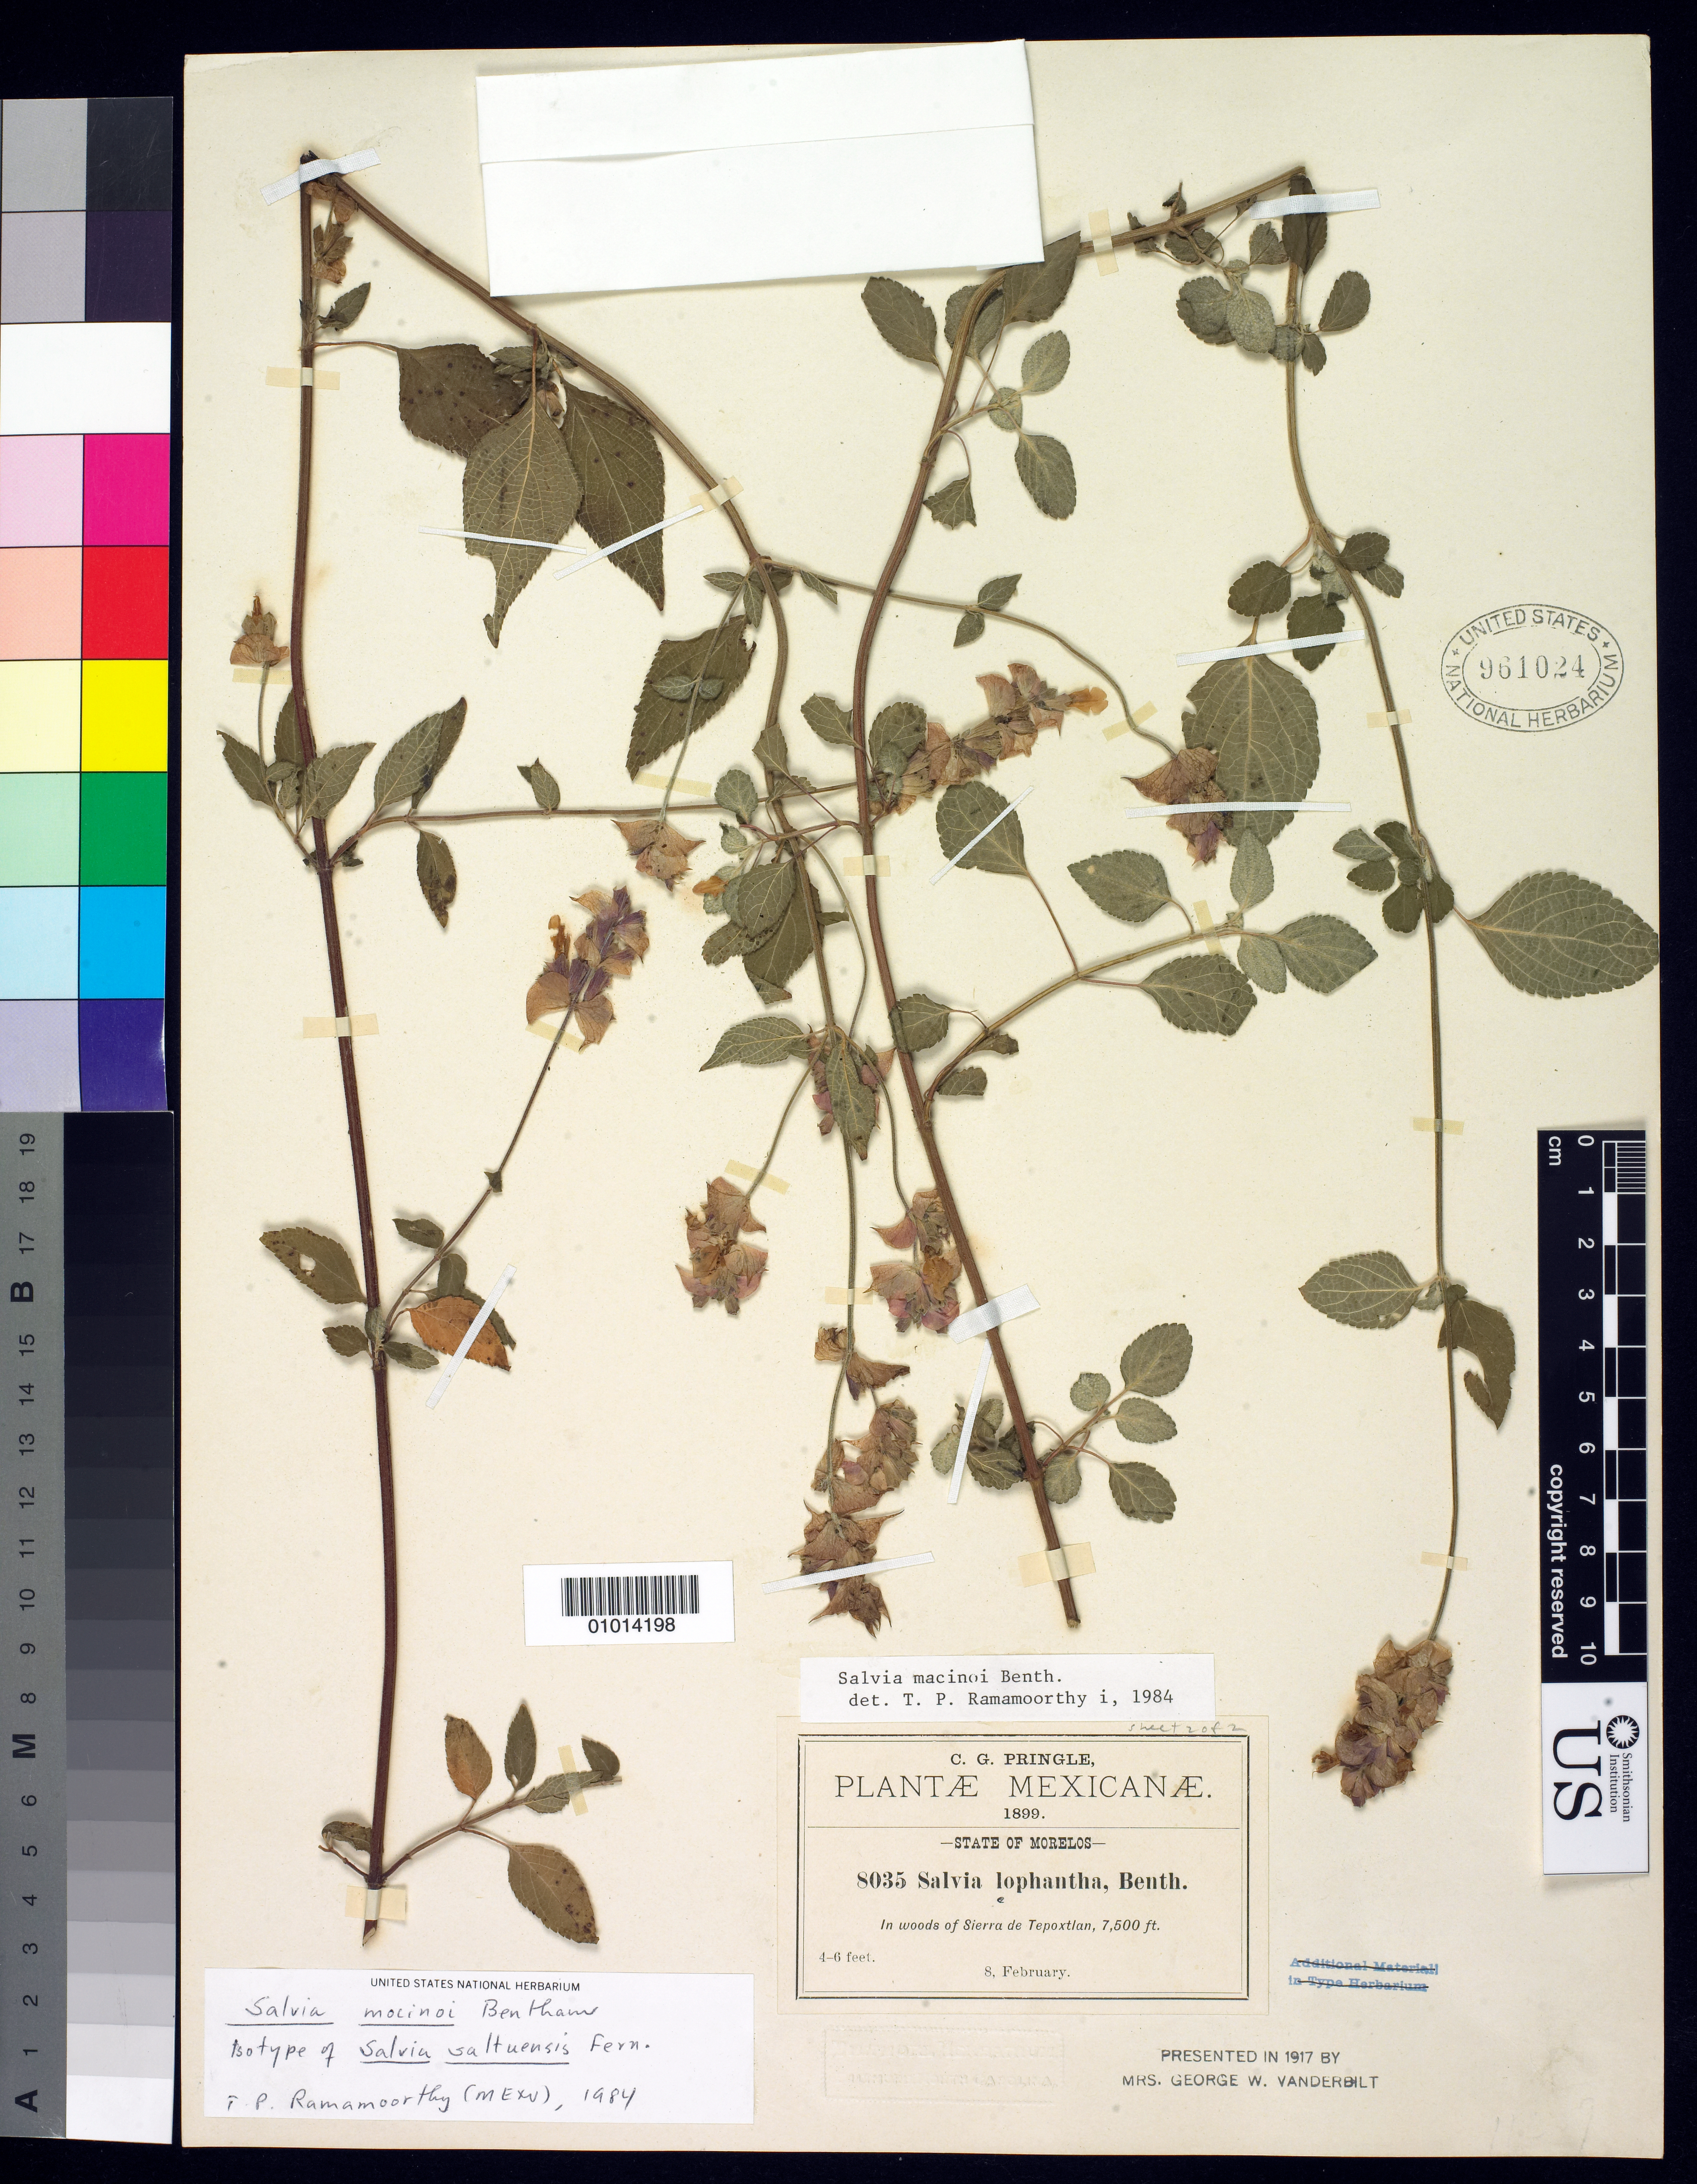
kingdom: Plantae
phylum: Tracheophyta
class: Magnoliopsida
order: Lamiales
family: Lamiaceae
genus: Salvia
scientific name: Salvia saltuensis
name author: Fernald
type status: Isolectotype; Isosyntype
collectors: C. G. Pringle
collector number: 8035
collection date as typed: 08 Feb 1899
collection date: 1899-02-08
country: Mexico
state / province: Morelos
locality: Woods of Sierra de Tepoxtlan.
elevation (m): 2286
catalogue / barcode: US 961024